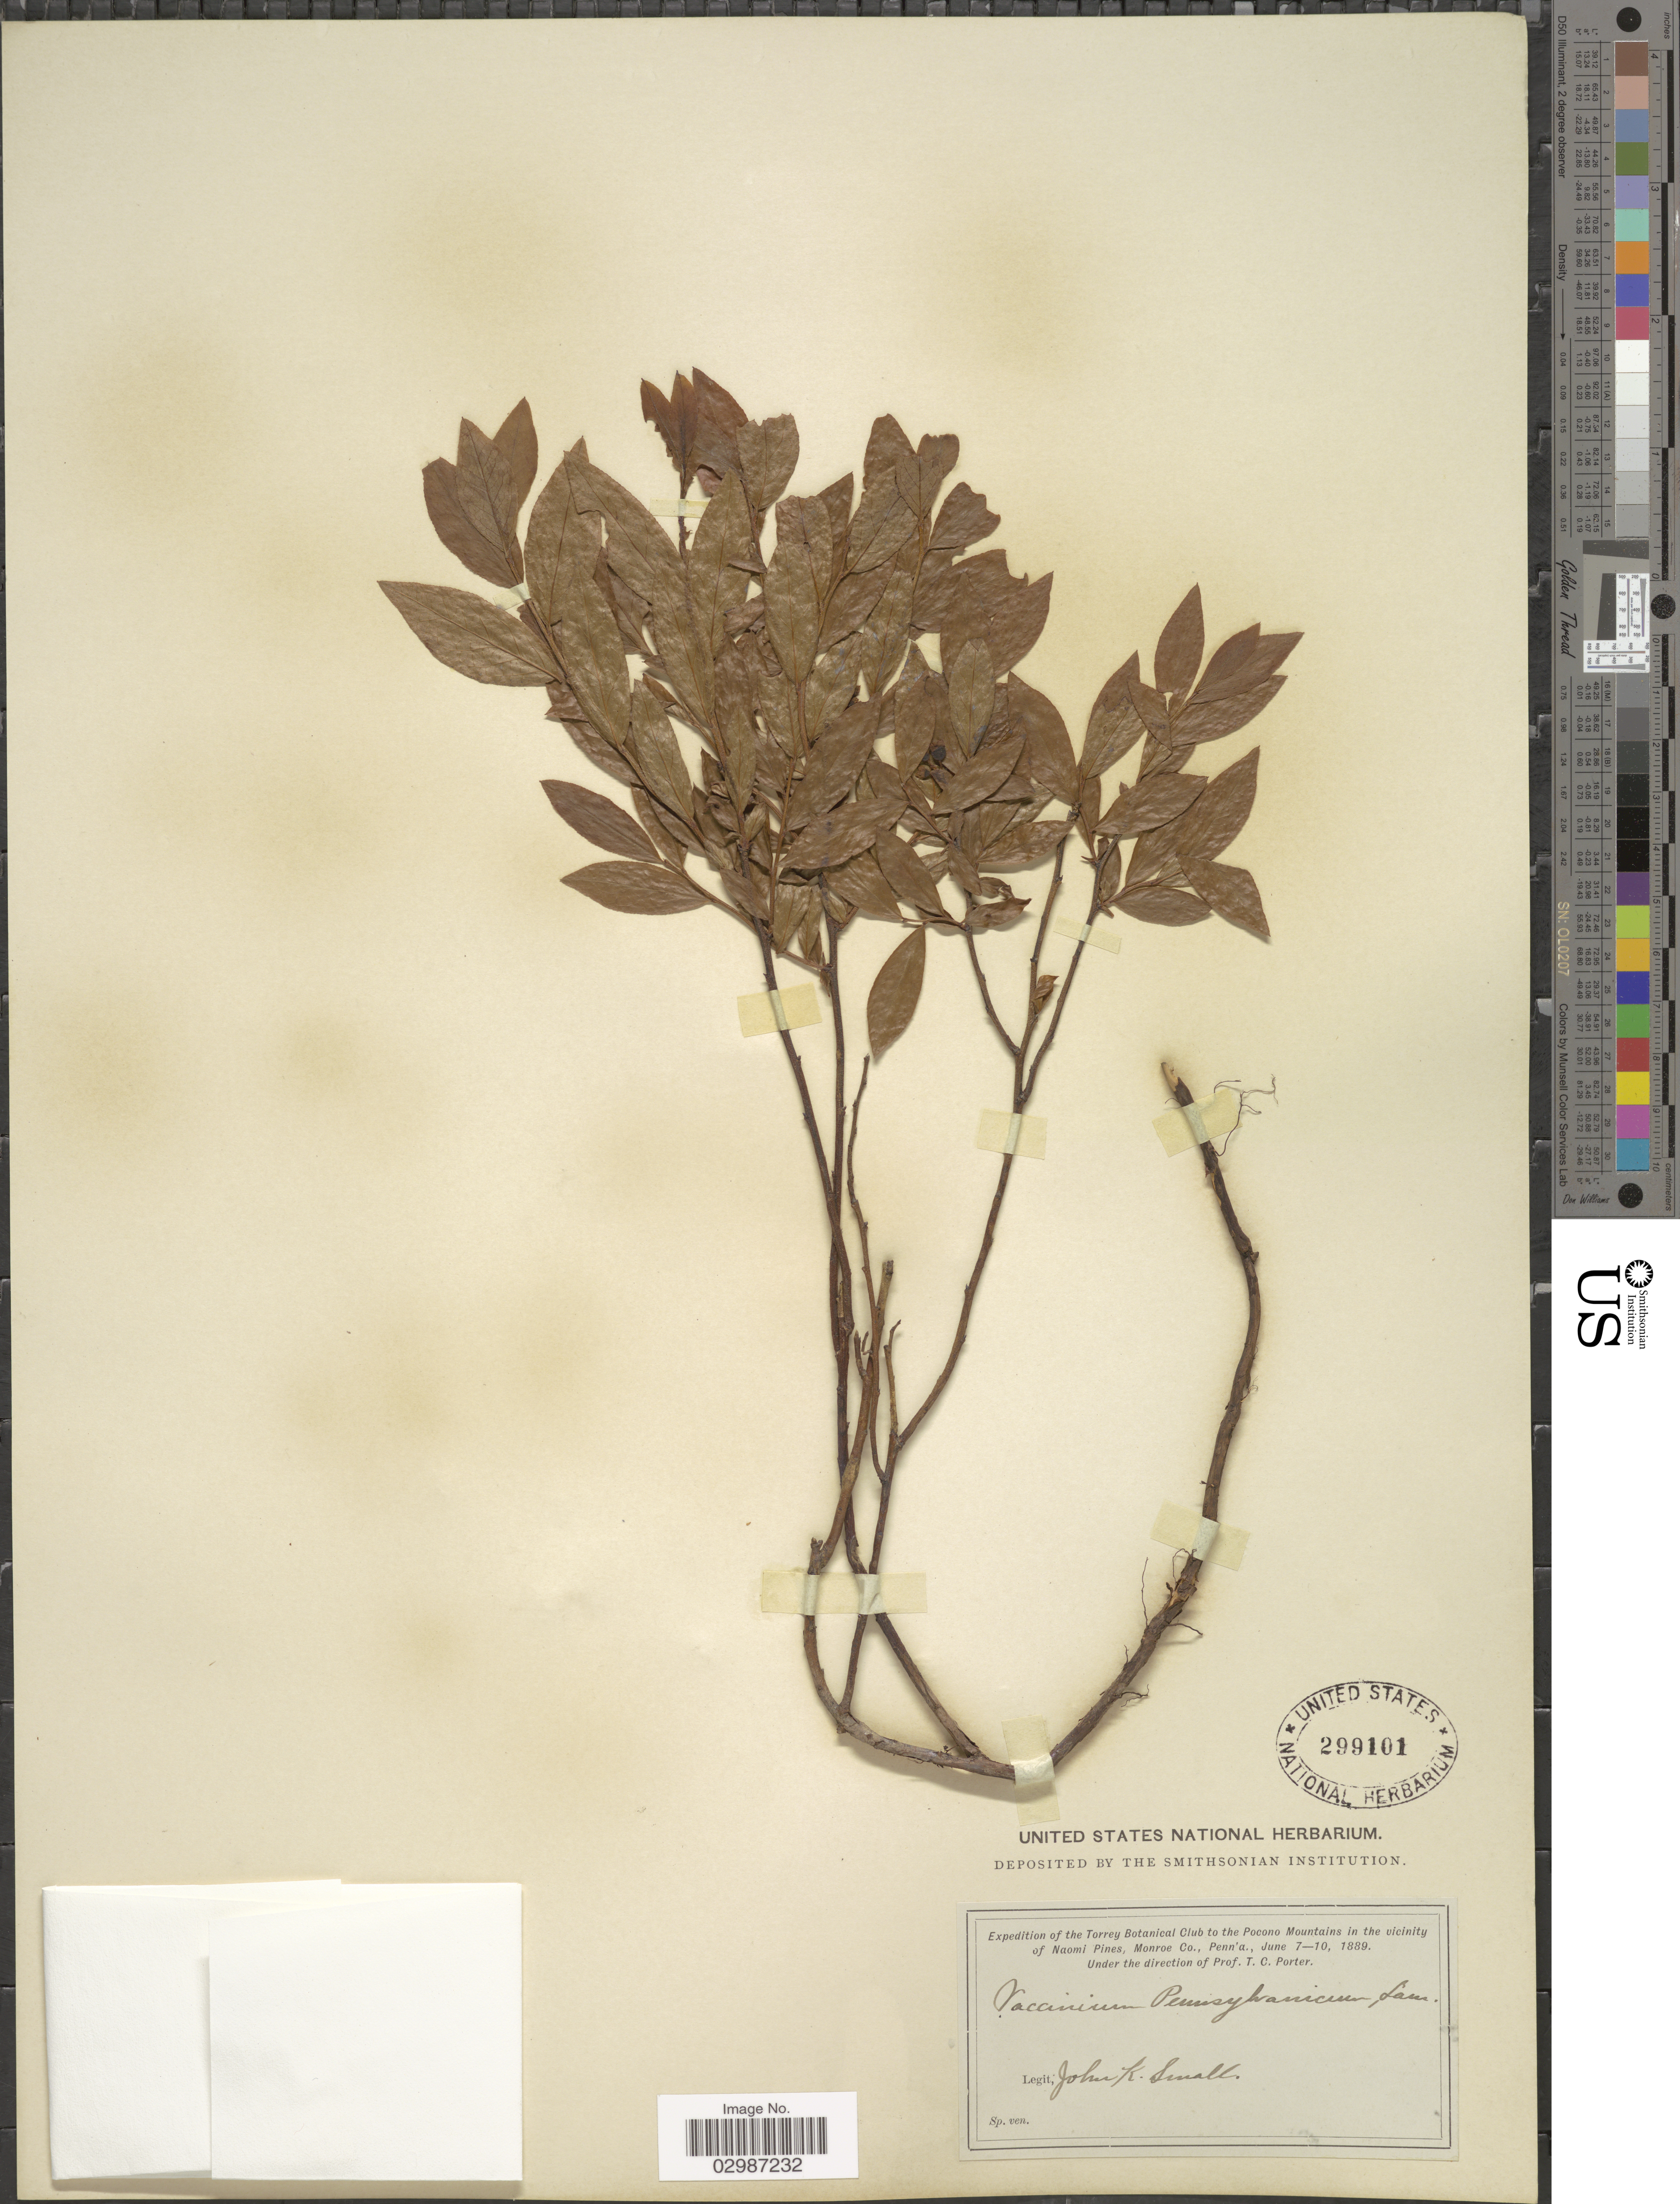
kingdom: Plantae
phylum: Tracheophyta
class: Magnoliopsida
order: Ericales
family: Ericaceae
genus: Vaccinium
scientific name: Vaccinium angustifolium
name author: Aiton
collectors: J. K. Small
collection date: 1889-06-07/1889-06-10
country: United States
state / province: Pennsylvania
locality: Pocono Mountains in the vicinity of Naomi Pines, Monroe Co., Penn'a.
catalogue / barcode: US 299101